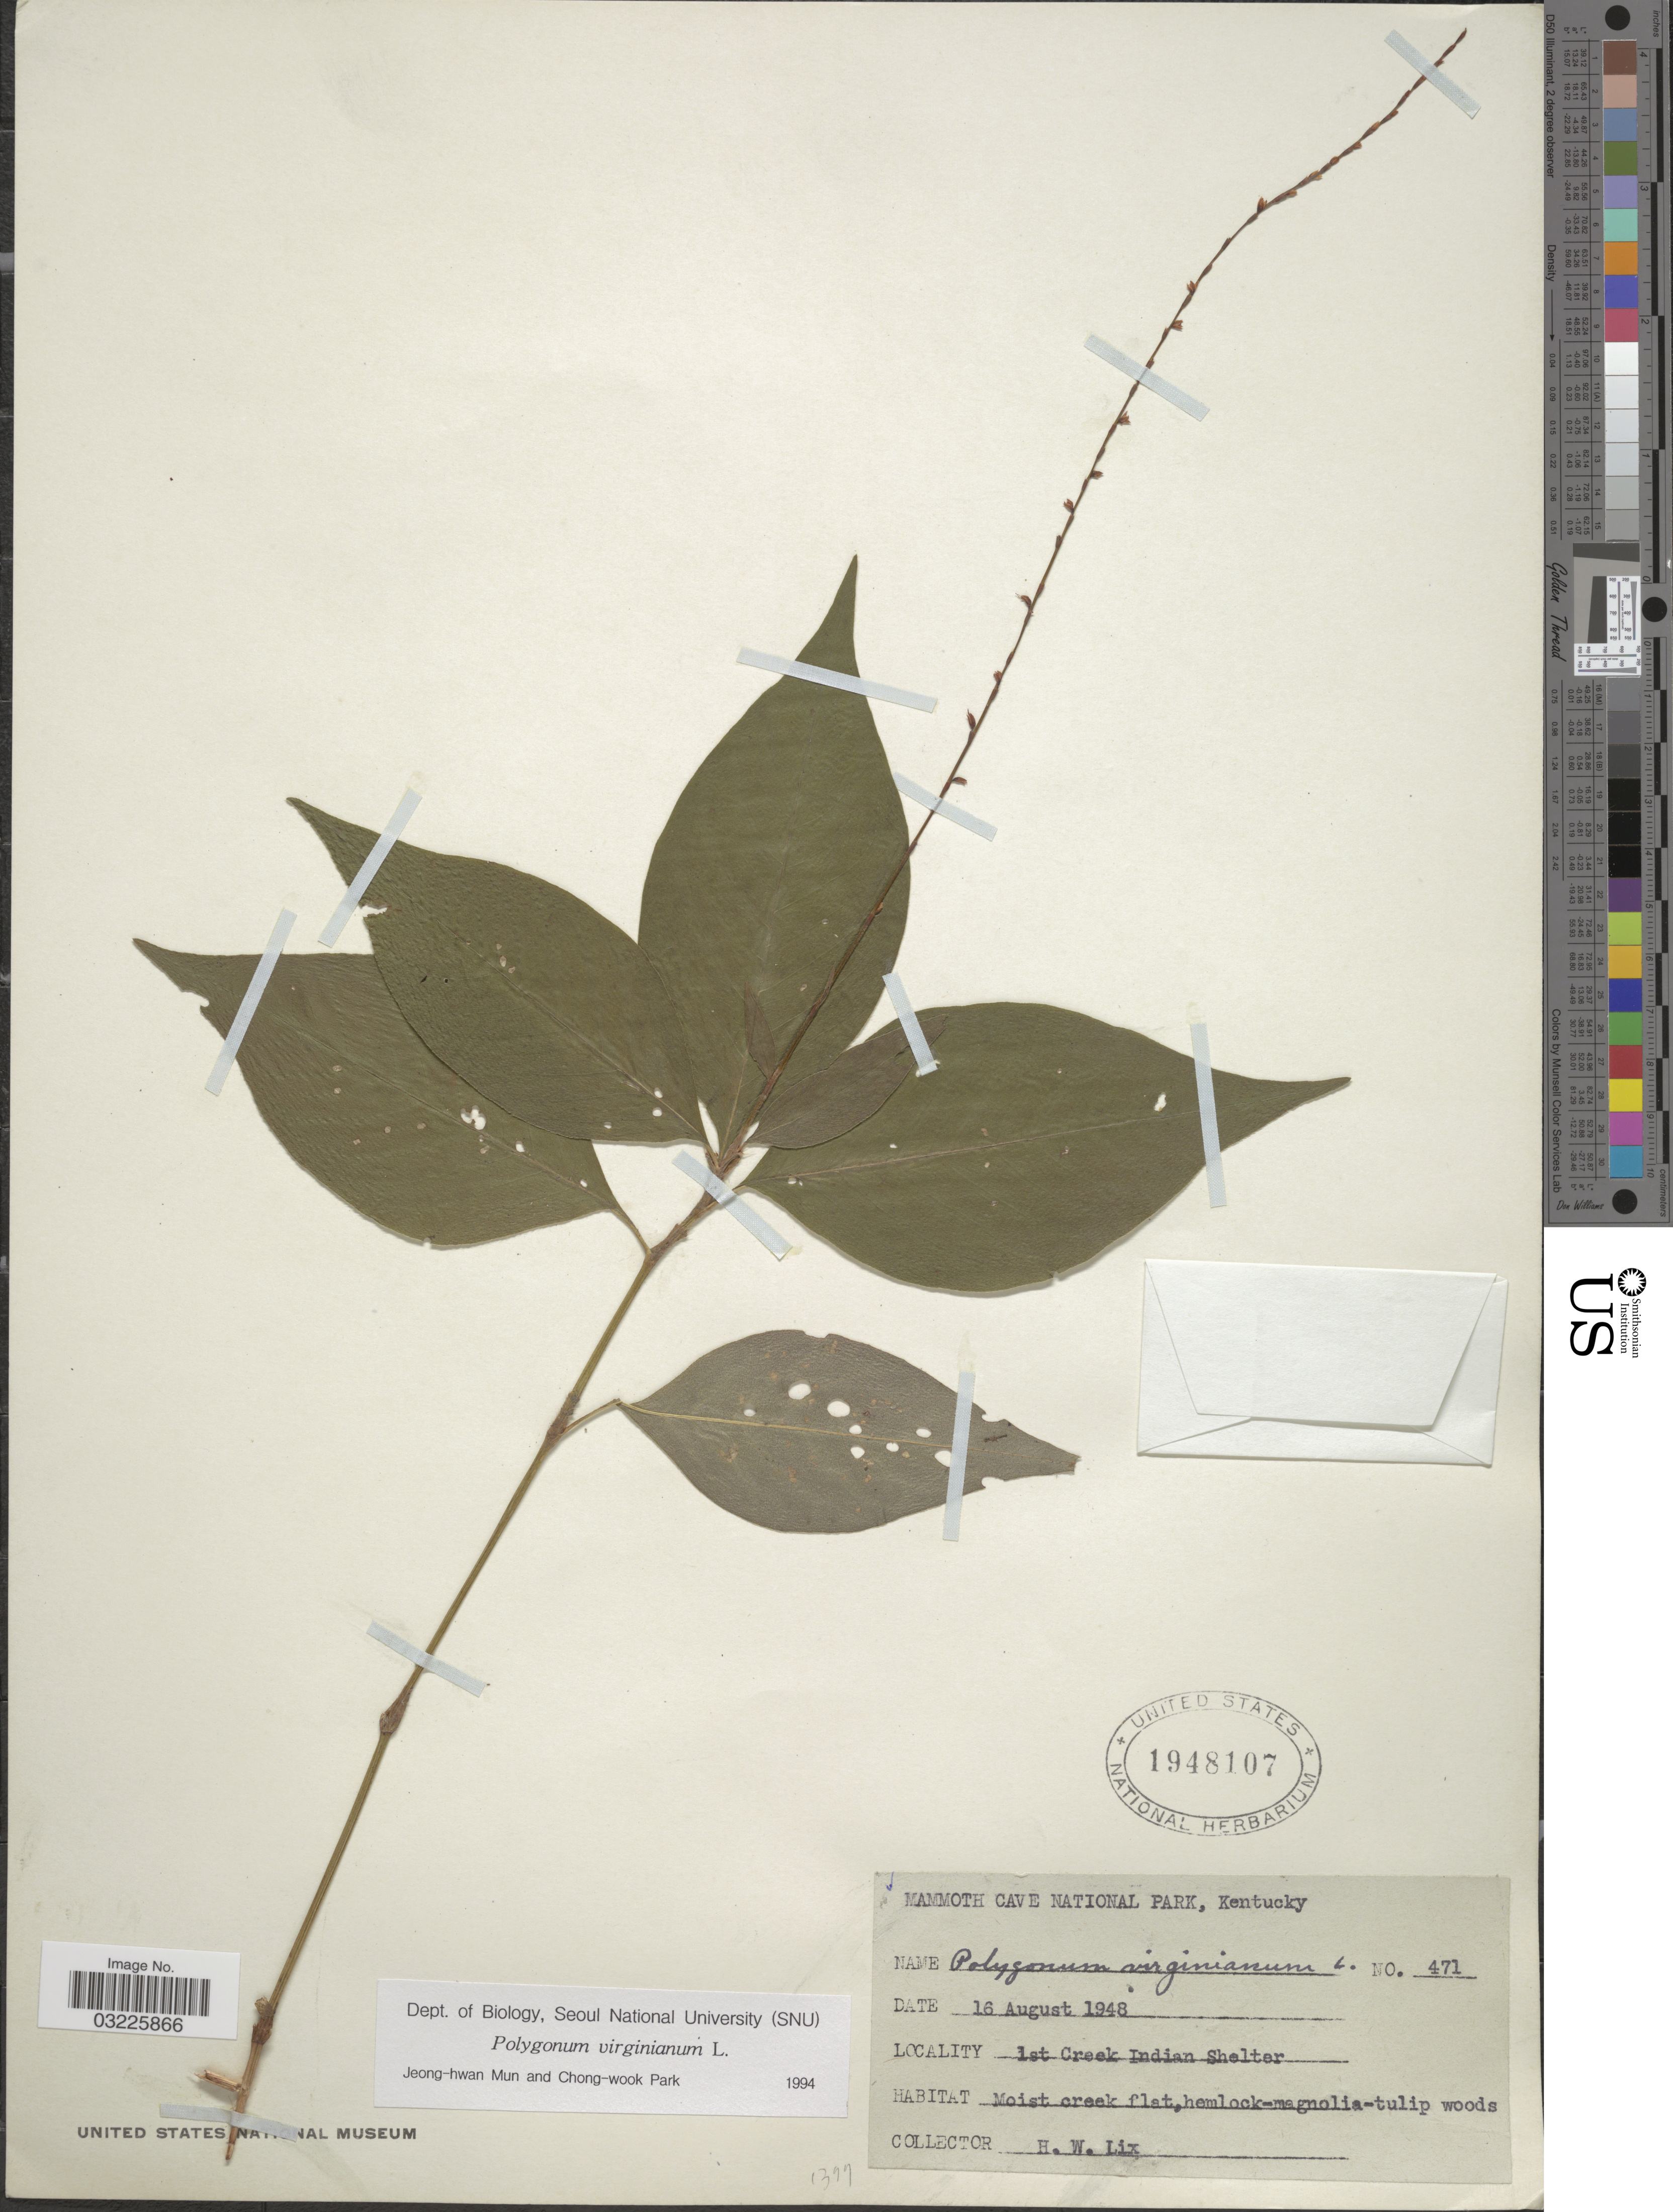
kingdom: Plantae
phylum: Tracheophyta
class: Magnoliopsida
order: Caryophyllales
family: Polygonaceae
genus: Persicaria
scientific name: Persicaria virginiana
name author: (L.) Gaertn.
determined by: Atha, D. E.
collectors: H. W. Lix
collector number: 471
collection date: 1948-08-16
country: United States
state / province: Kentucky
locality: Mammoth Cave National Park. 1st Creek Indian Shelter.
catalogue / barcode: US 1948107